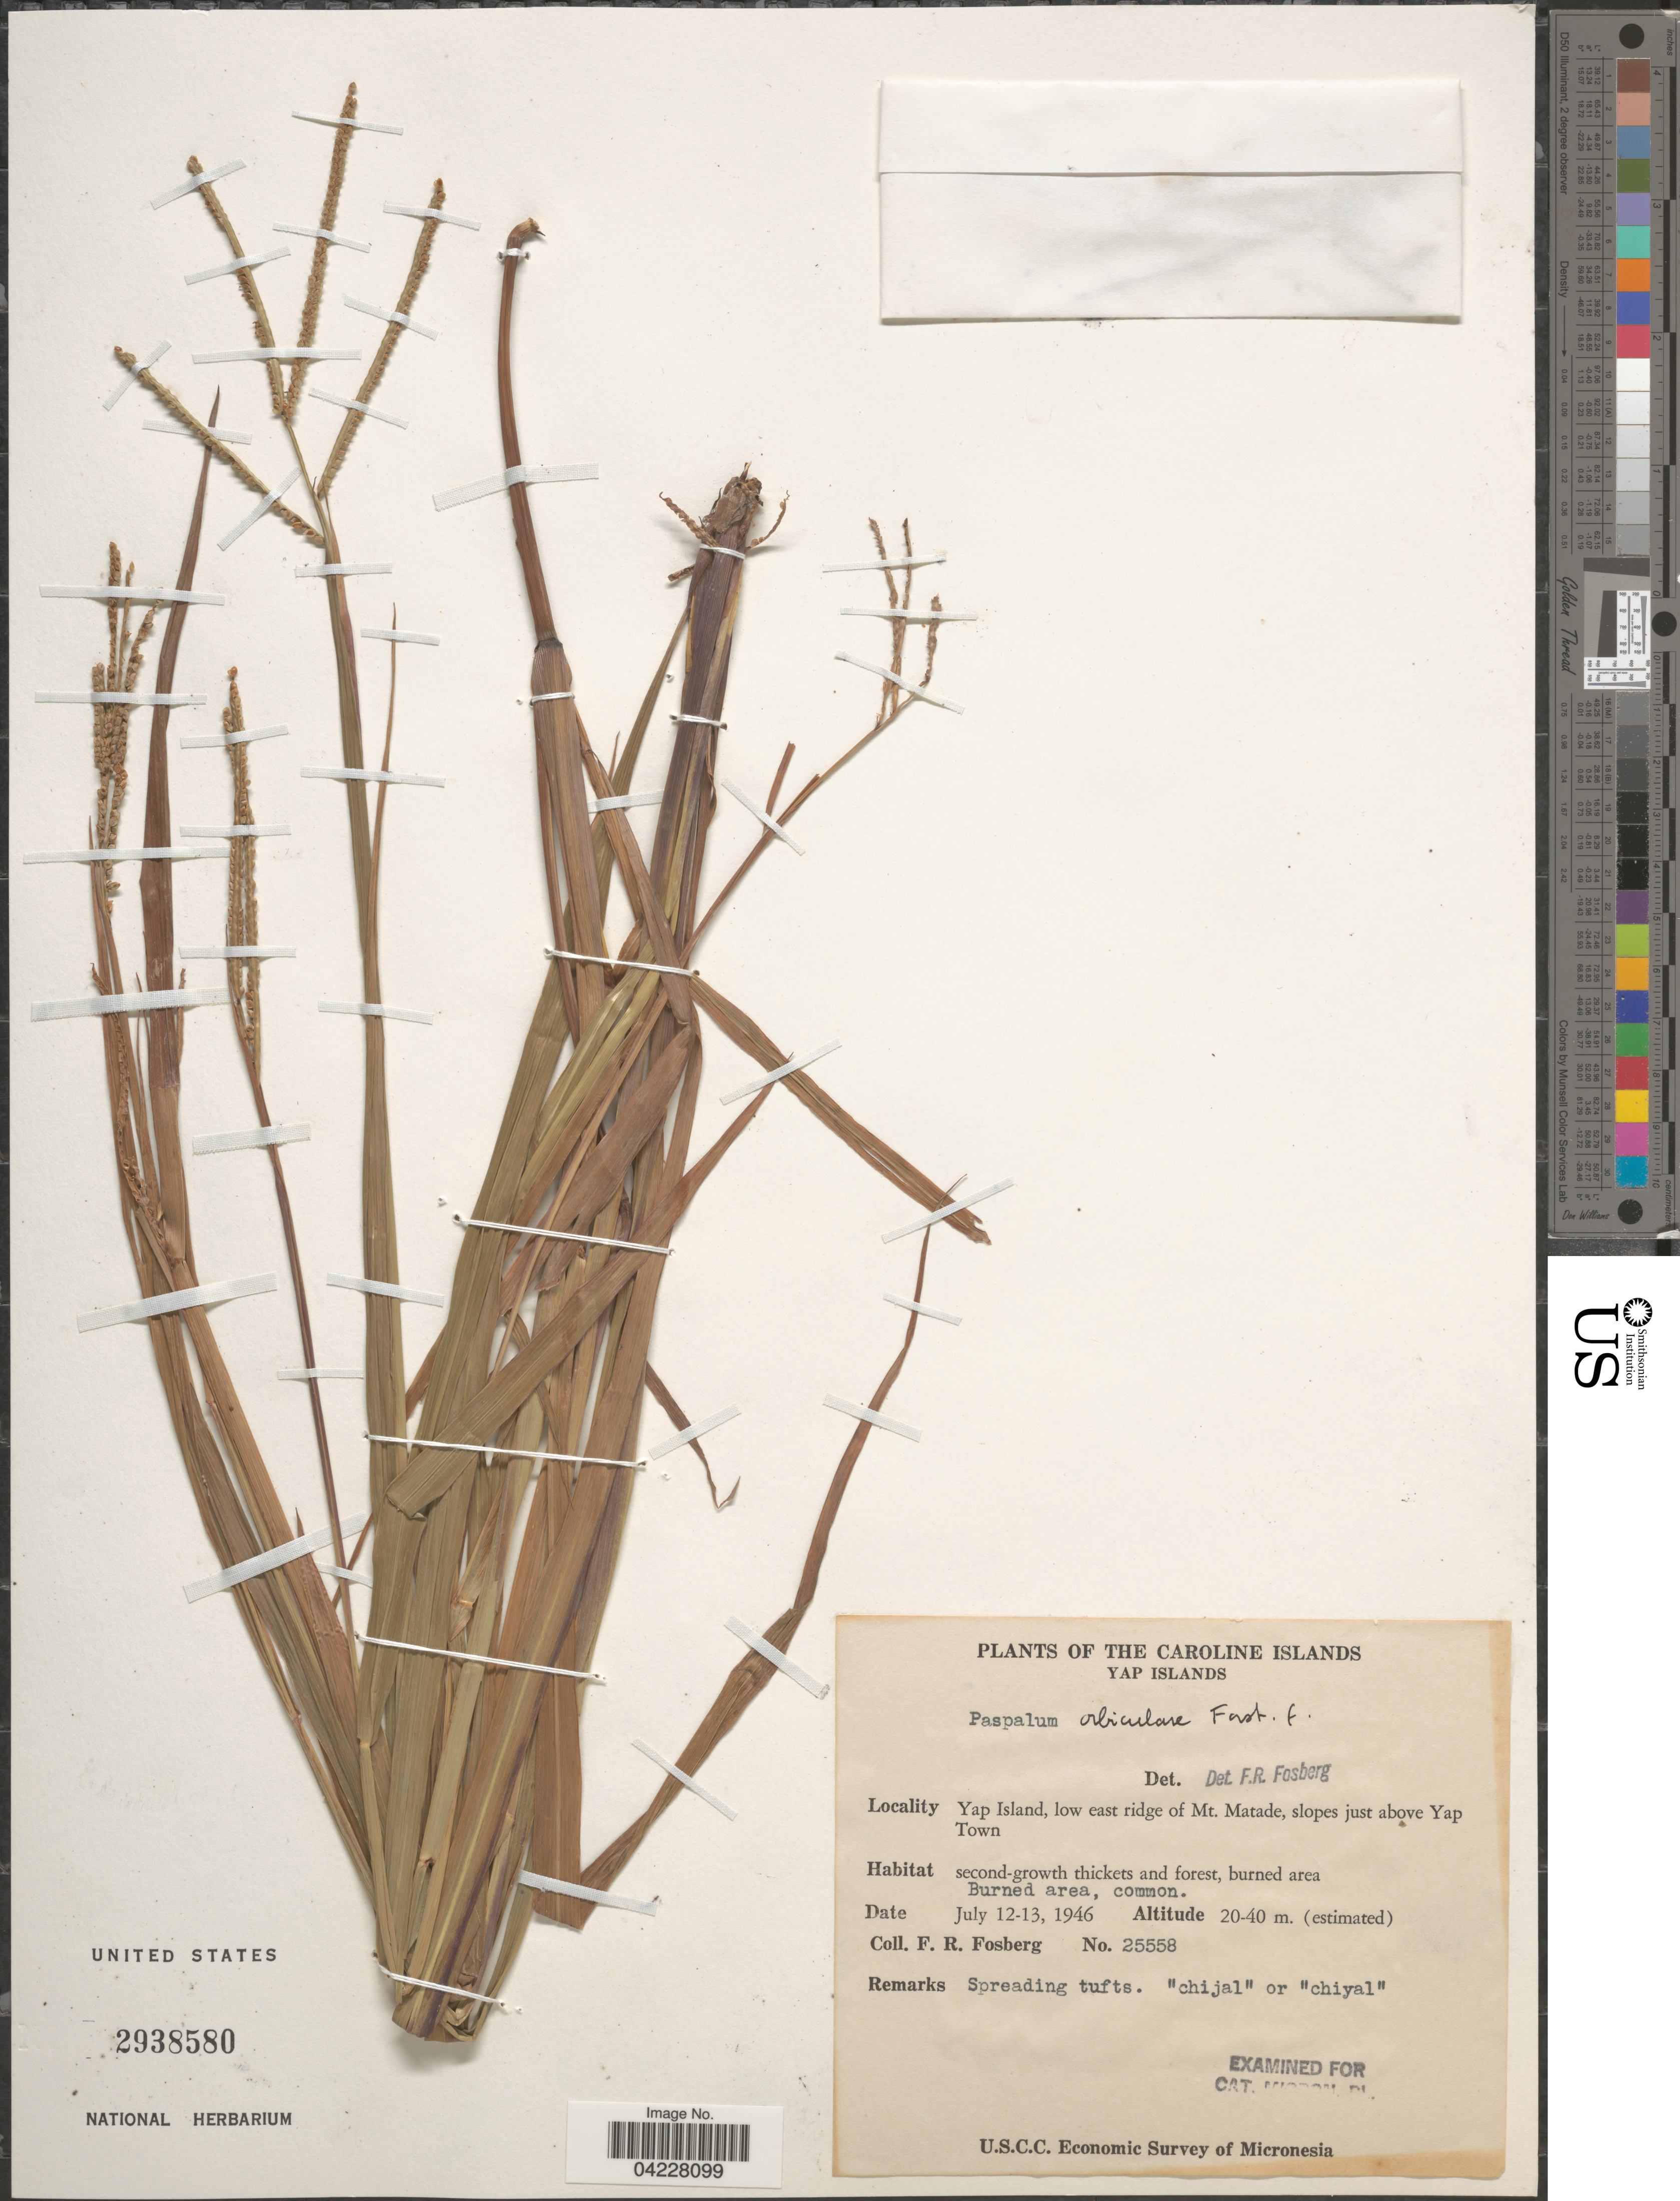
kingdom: Plantae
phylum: Tracheophyta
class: Liliopsida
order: Poales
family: Poaceae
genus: Paspalum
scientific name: Paspalum orbiculare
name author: G. Forst.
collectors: F. R. Fosberg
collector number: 25558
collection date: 1946-07-12/1946-07-13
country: Micronesia, Federated States of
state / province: Yap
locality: The Caroline Islands. Yap Islands. Yap Island, low east ridge of Mt. Matade, slopes just above Yap Town. U.S.C.C. Economic Survey of Micronesia.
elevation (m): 20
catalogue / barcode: US 2938580